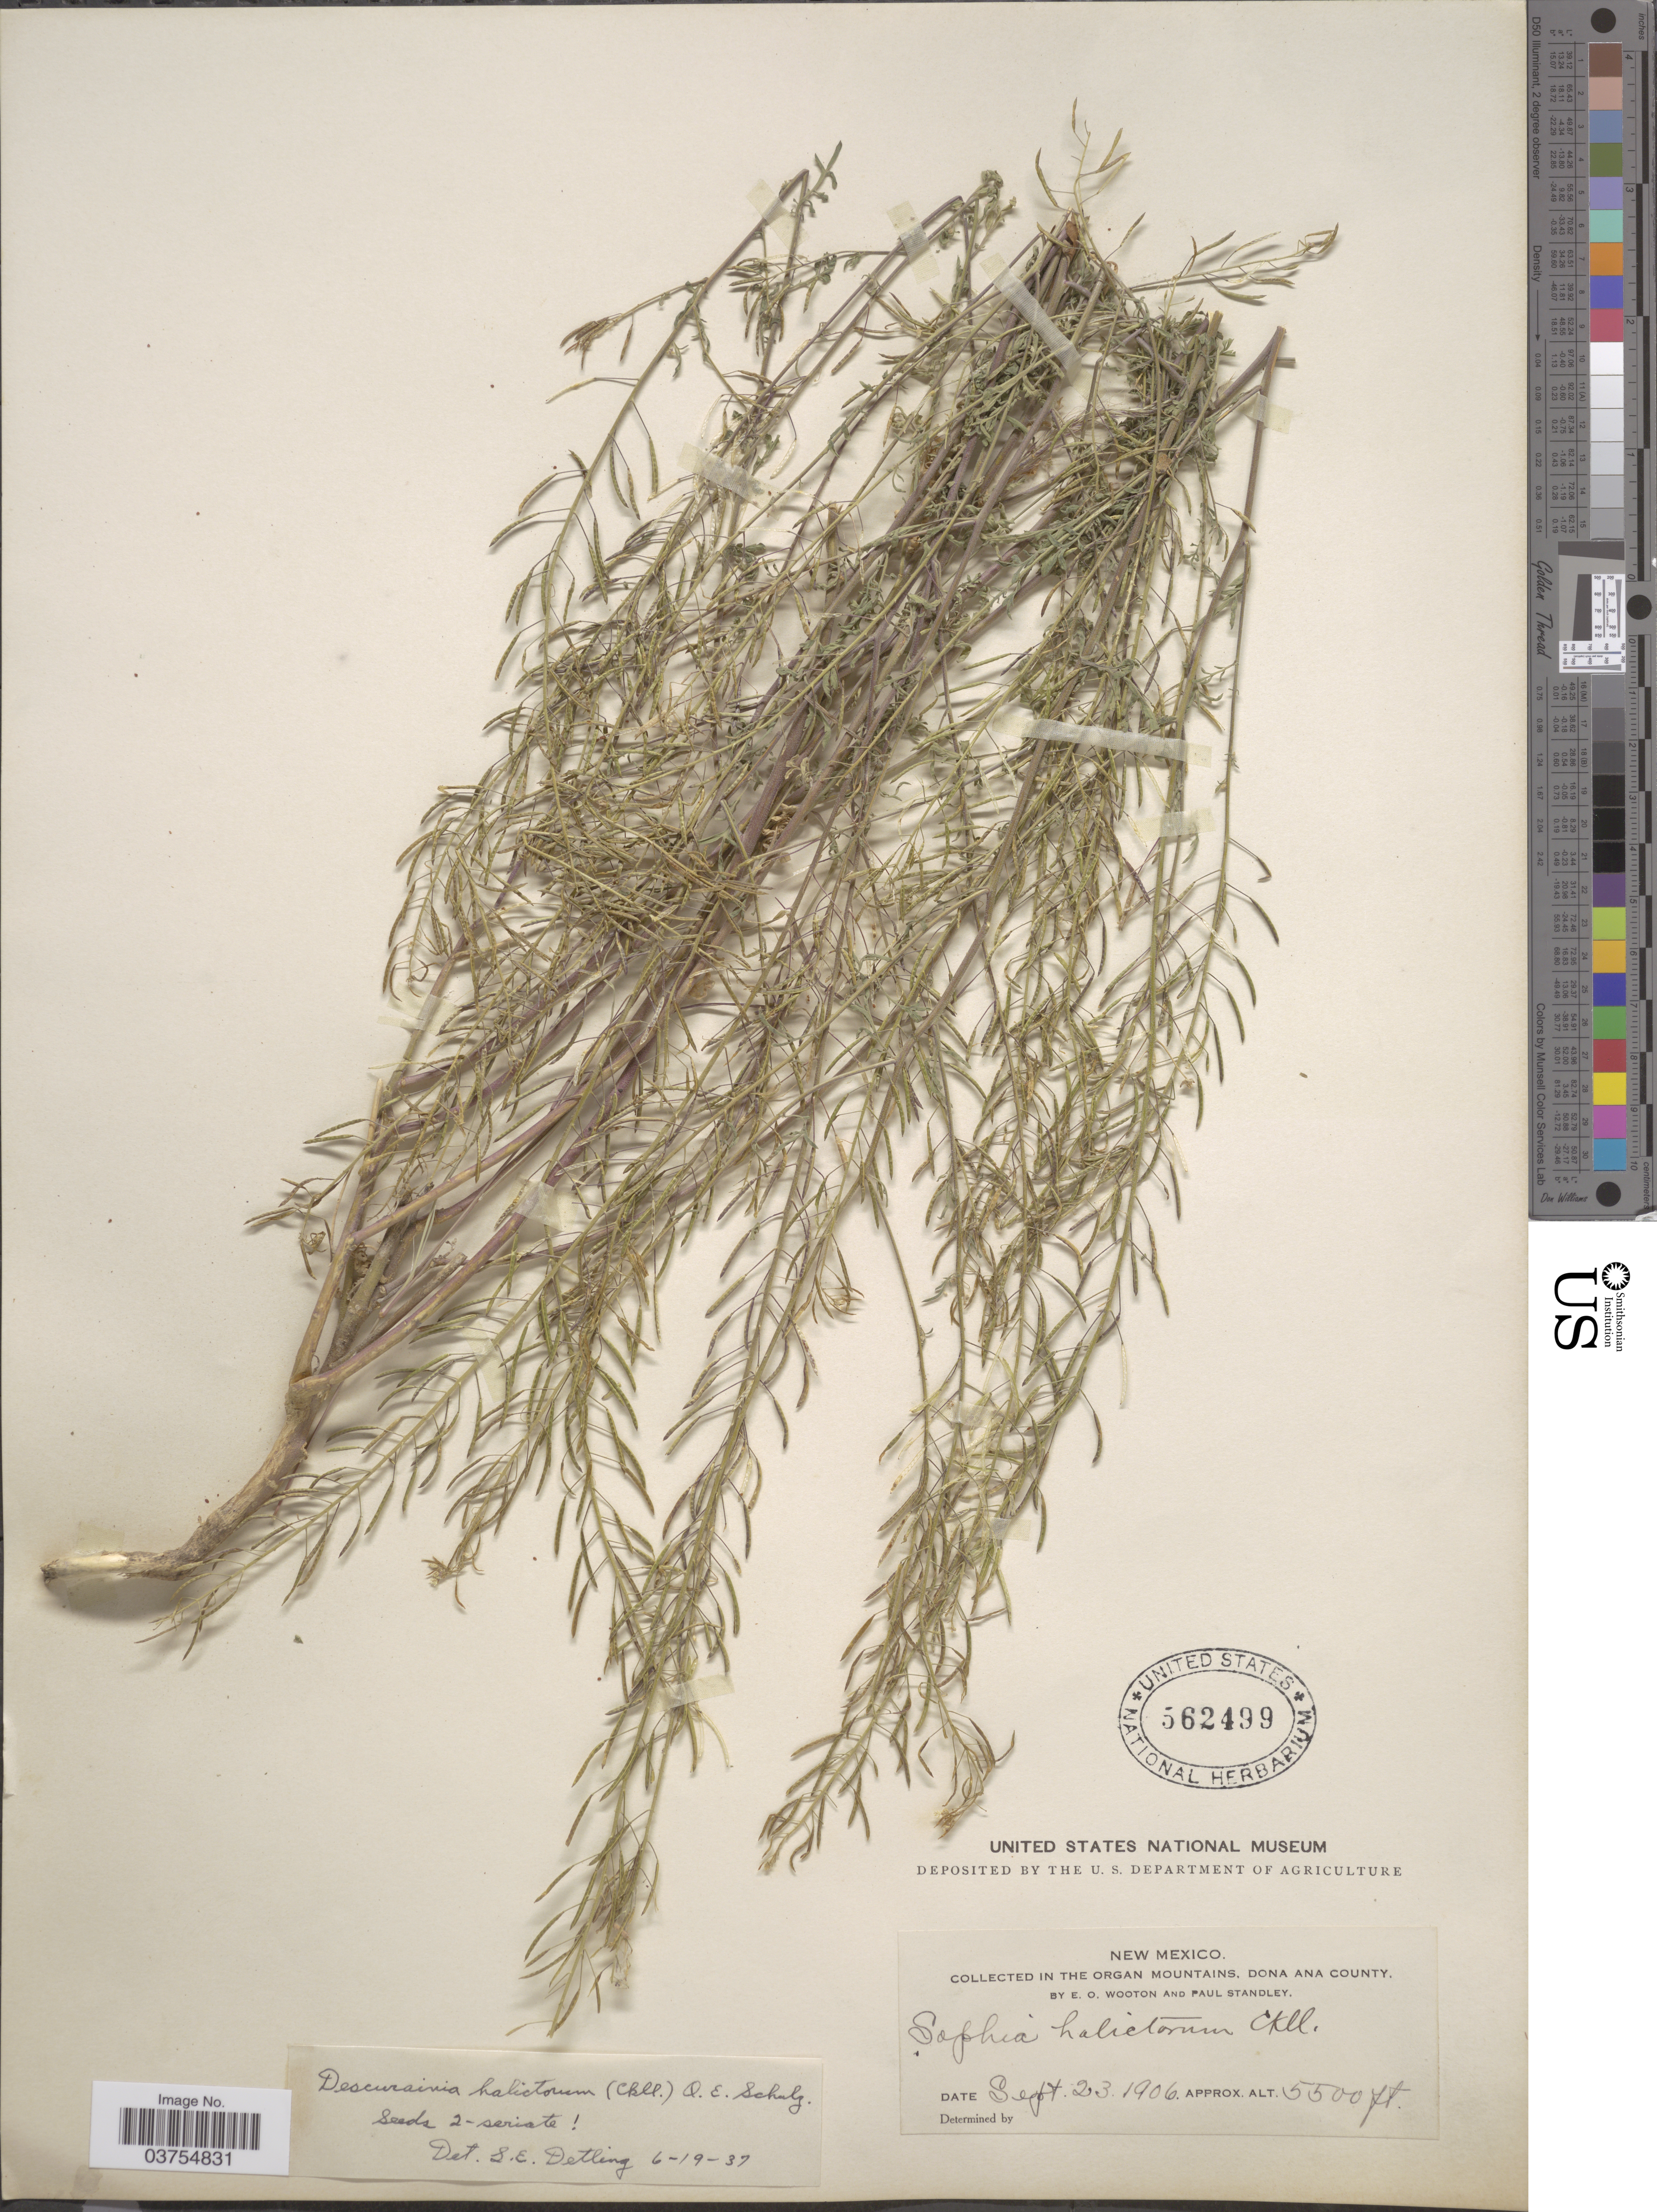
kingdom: Plantae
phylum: Tracheophyta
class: Magnoliopsida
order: Brassicales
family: Brassicaceae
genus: Descurainia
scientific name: Descurainia pinnata subsp. halictorum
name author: (Cockerell) Detling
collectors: E. O. Wooton & P. C. Standley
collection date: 1906-09-23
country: United States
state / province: New Mexico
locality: The Organ Mountains, Dona Ana County.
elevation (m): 1676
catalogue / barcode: US 562499